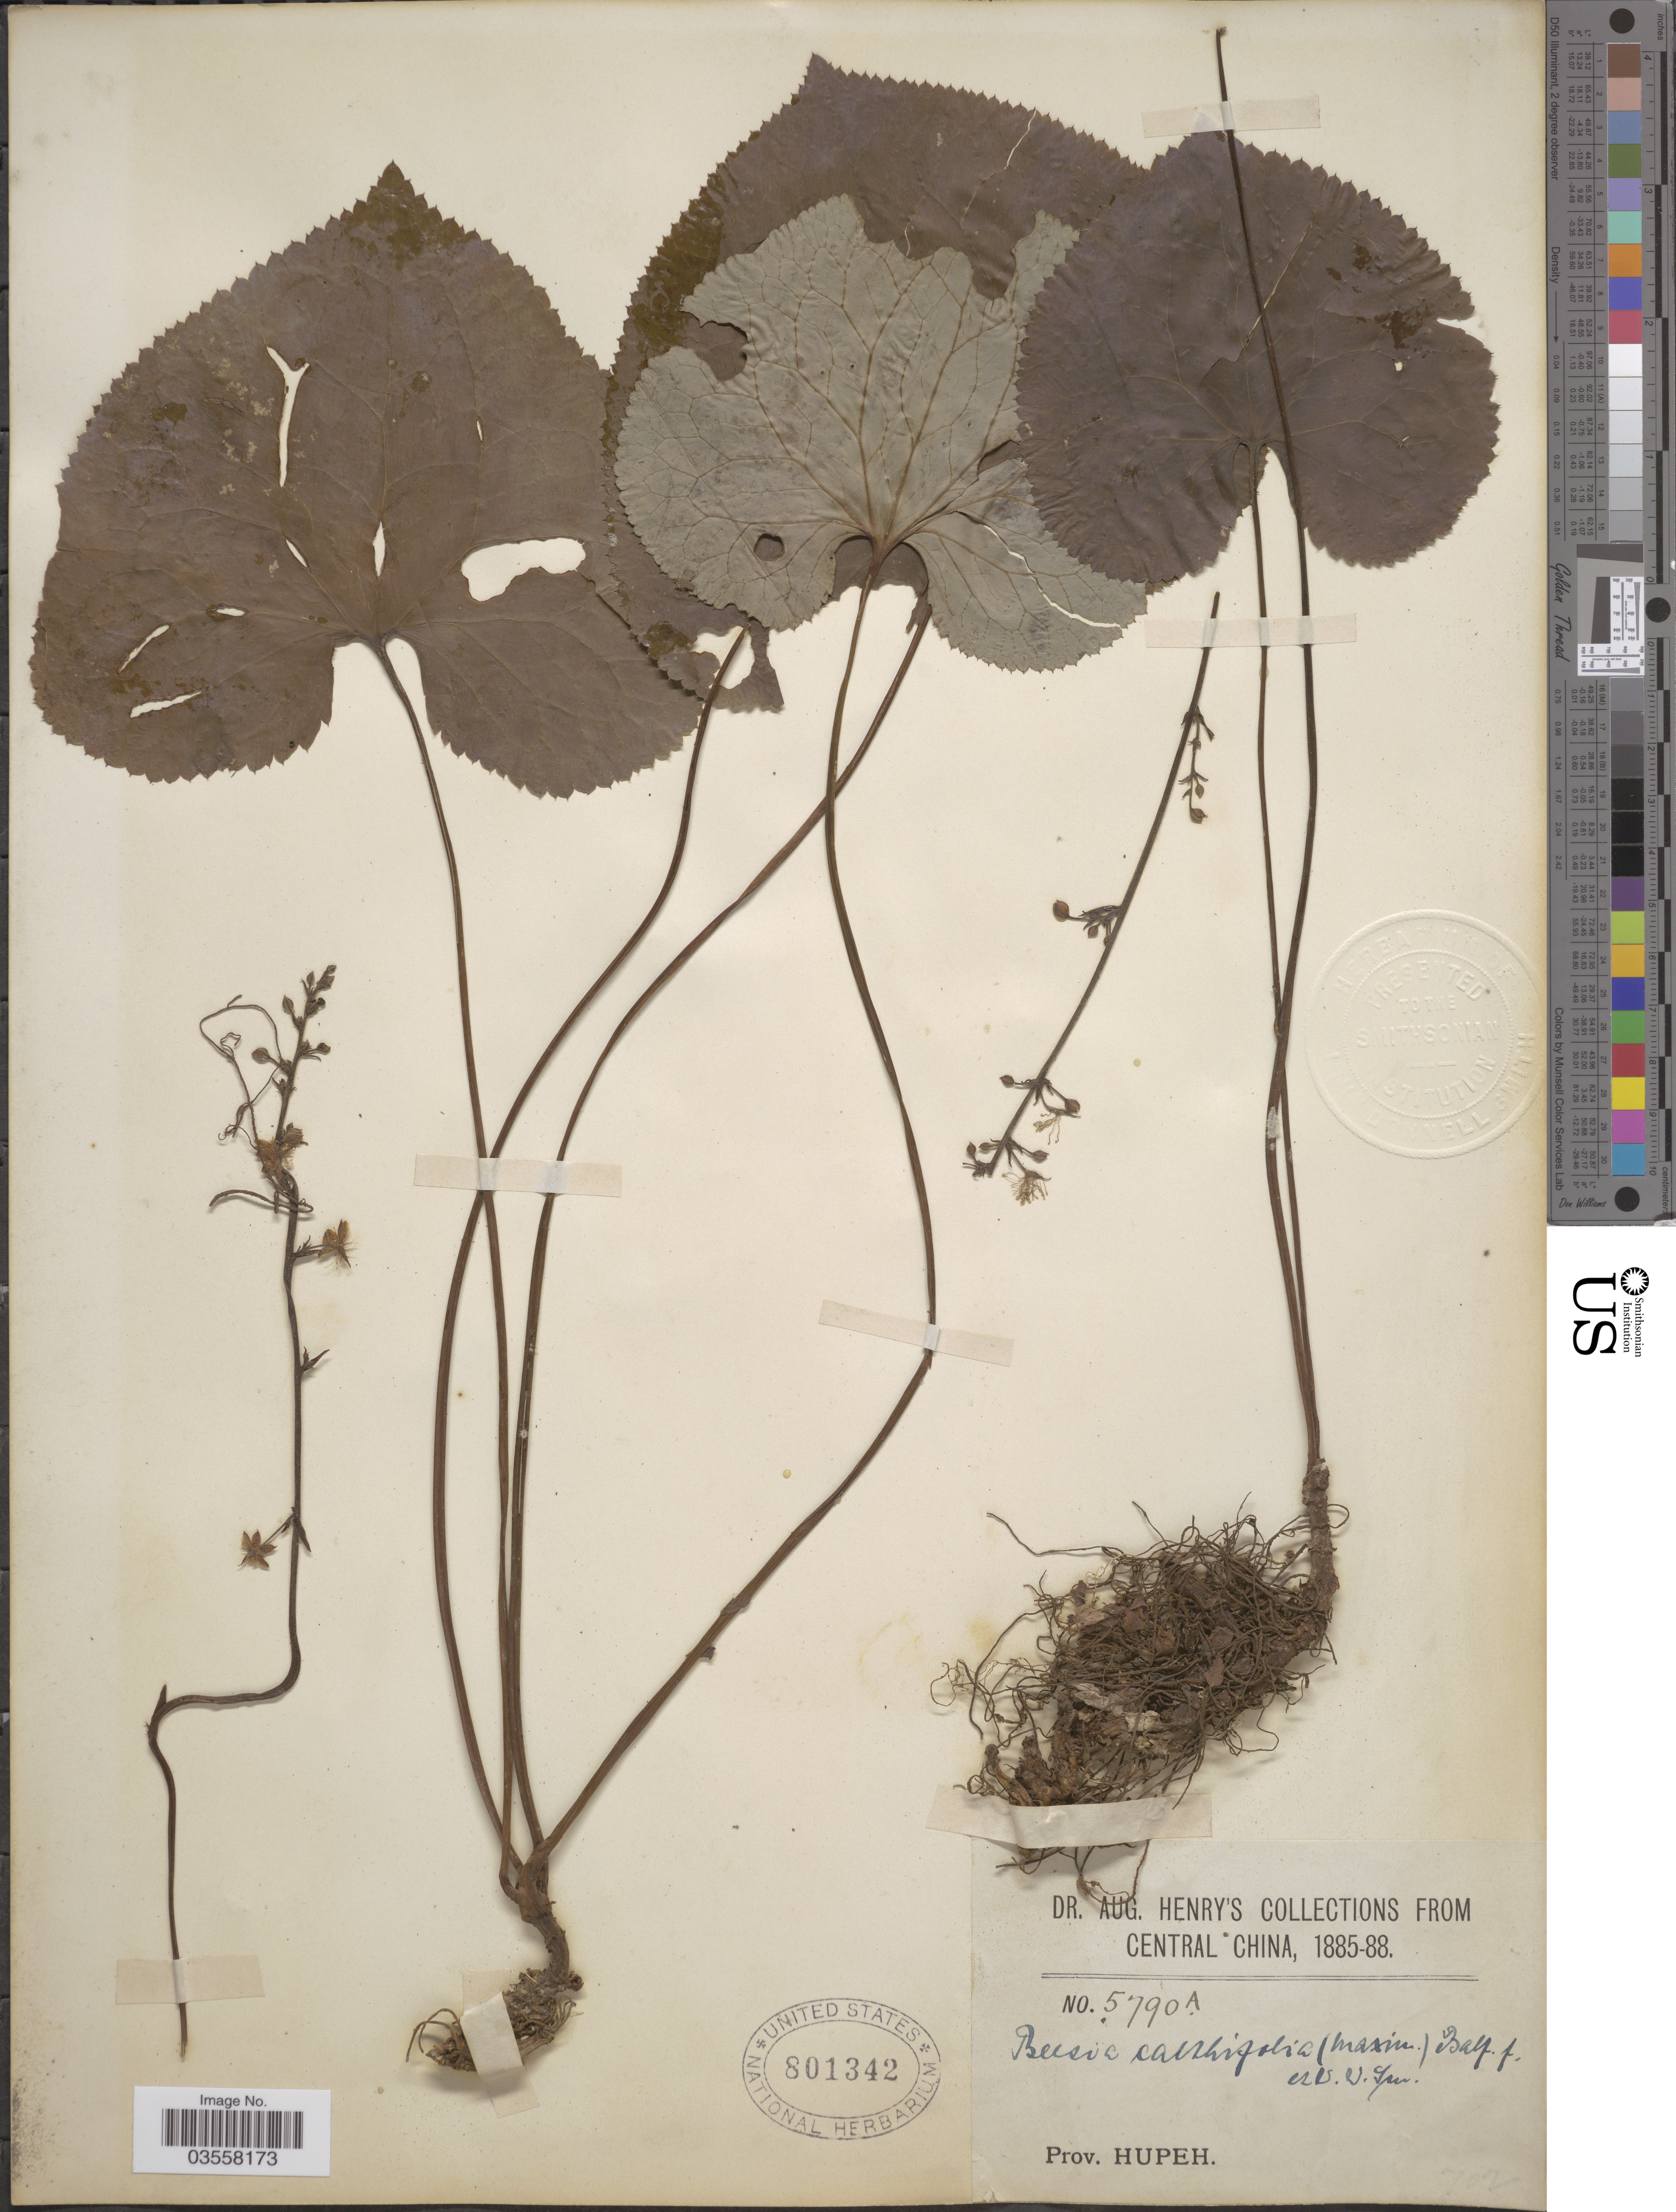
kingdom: Plantae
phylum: Tracheophyta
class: Magnoliopsida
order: Ranunculales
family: Ranunculaceae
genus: Beesia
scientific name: Beesia calthifolia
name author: (Maxim. ex Oliv.) Ulbr.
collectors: A. Henry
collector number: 5790 A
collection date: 1885/1888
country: China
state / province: Hubei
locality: Central China, Prov. Hupeh.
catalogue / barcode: US 801342